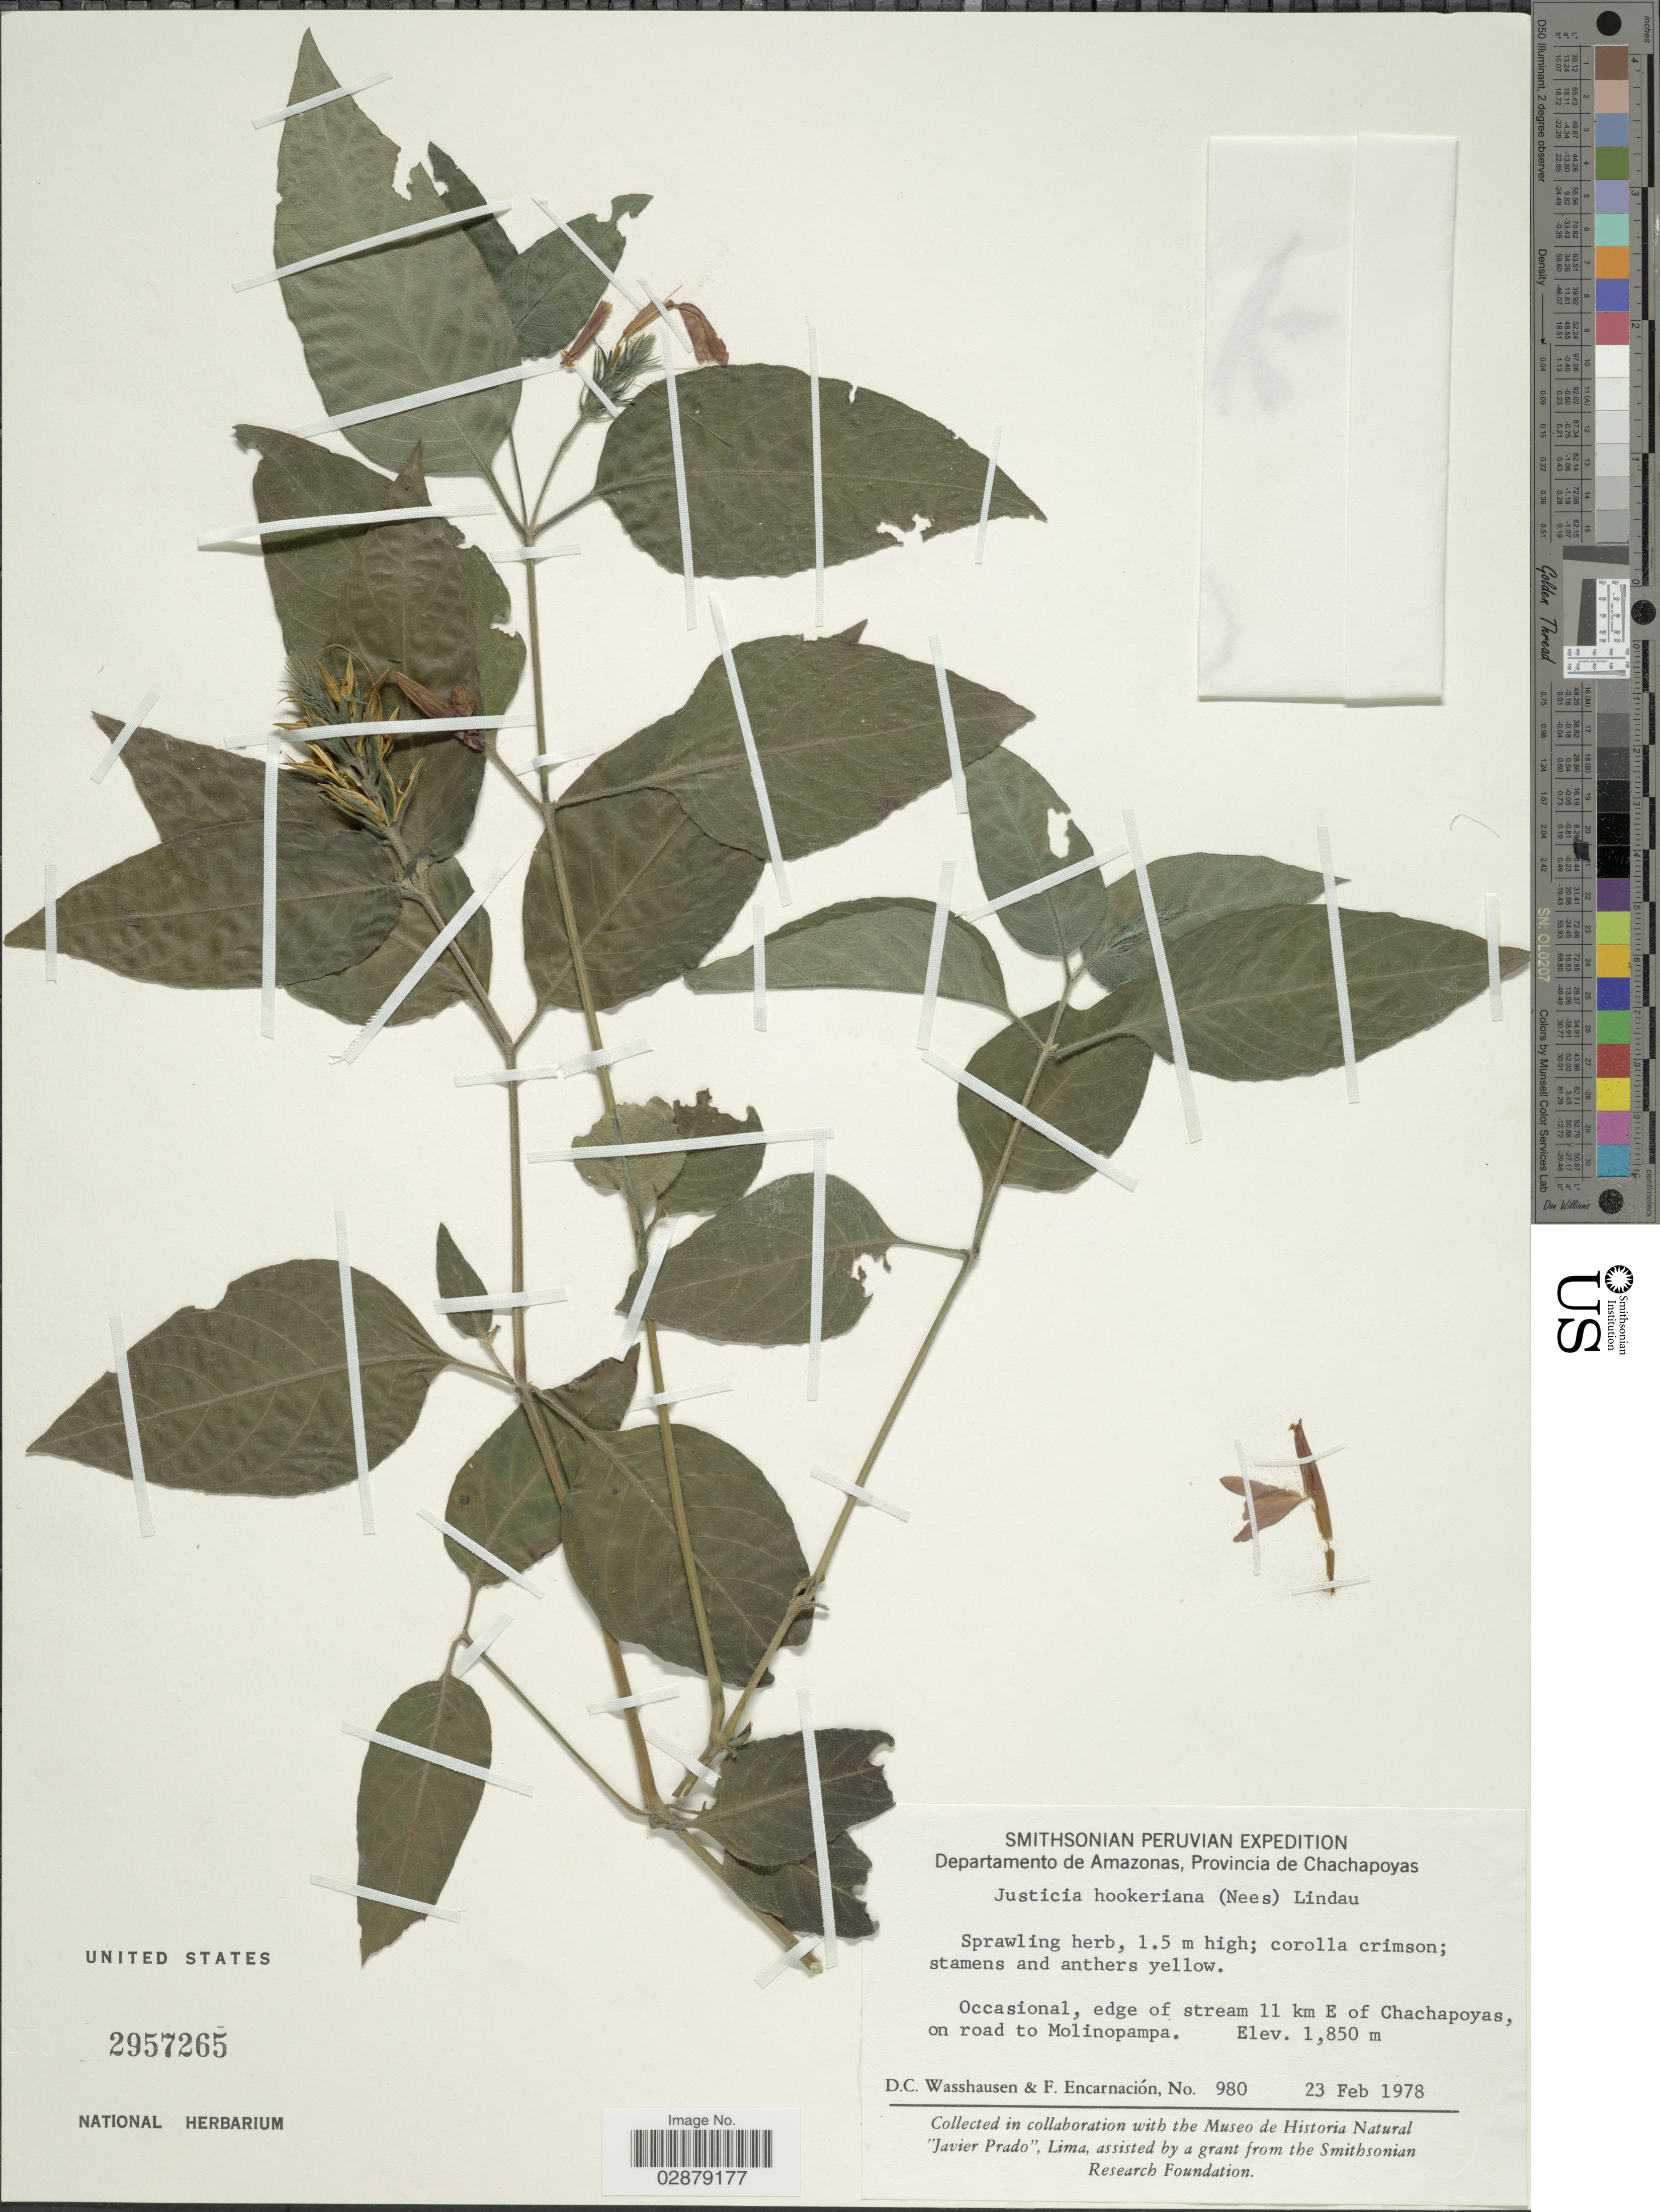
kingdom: Plantae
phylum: Tracheophyta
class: Magnoliopsida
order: Lamiales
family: Acanthaceae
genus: Justicia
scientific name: Justicia hookeriana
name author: T. Anderson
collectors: D. C. Wasshausen & F. Encarnación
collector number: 980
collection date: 1978-02-23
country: Peru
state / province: Amazonas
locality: Departamento Amazonas, Provincia de Chachapoyas. Occasional, edge of stream 11 km E of Chachapoyas, on road to Molinopampa.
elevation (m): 1850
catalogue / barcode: US 2957265